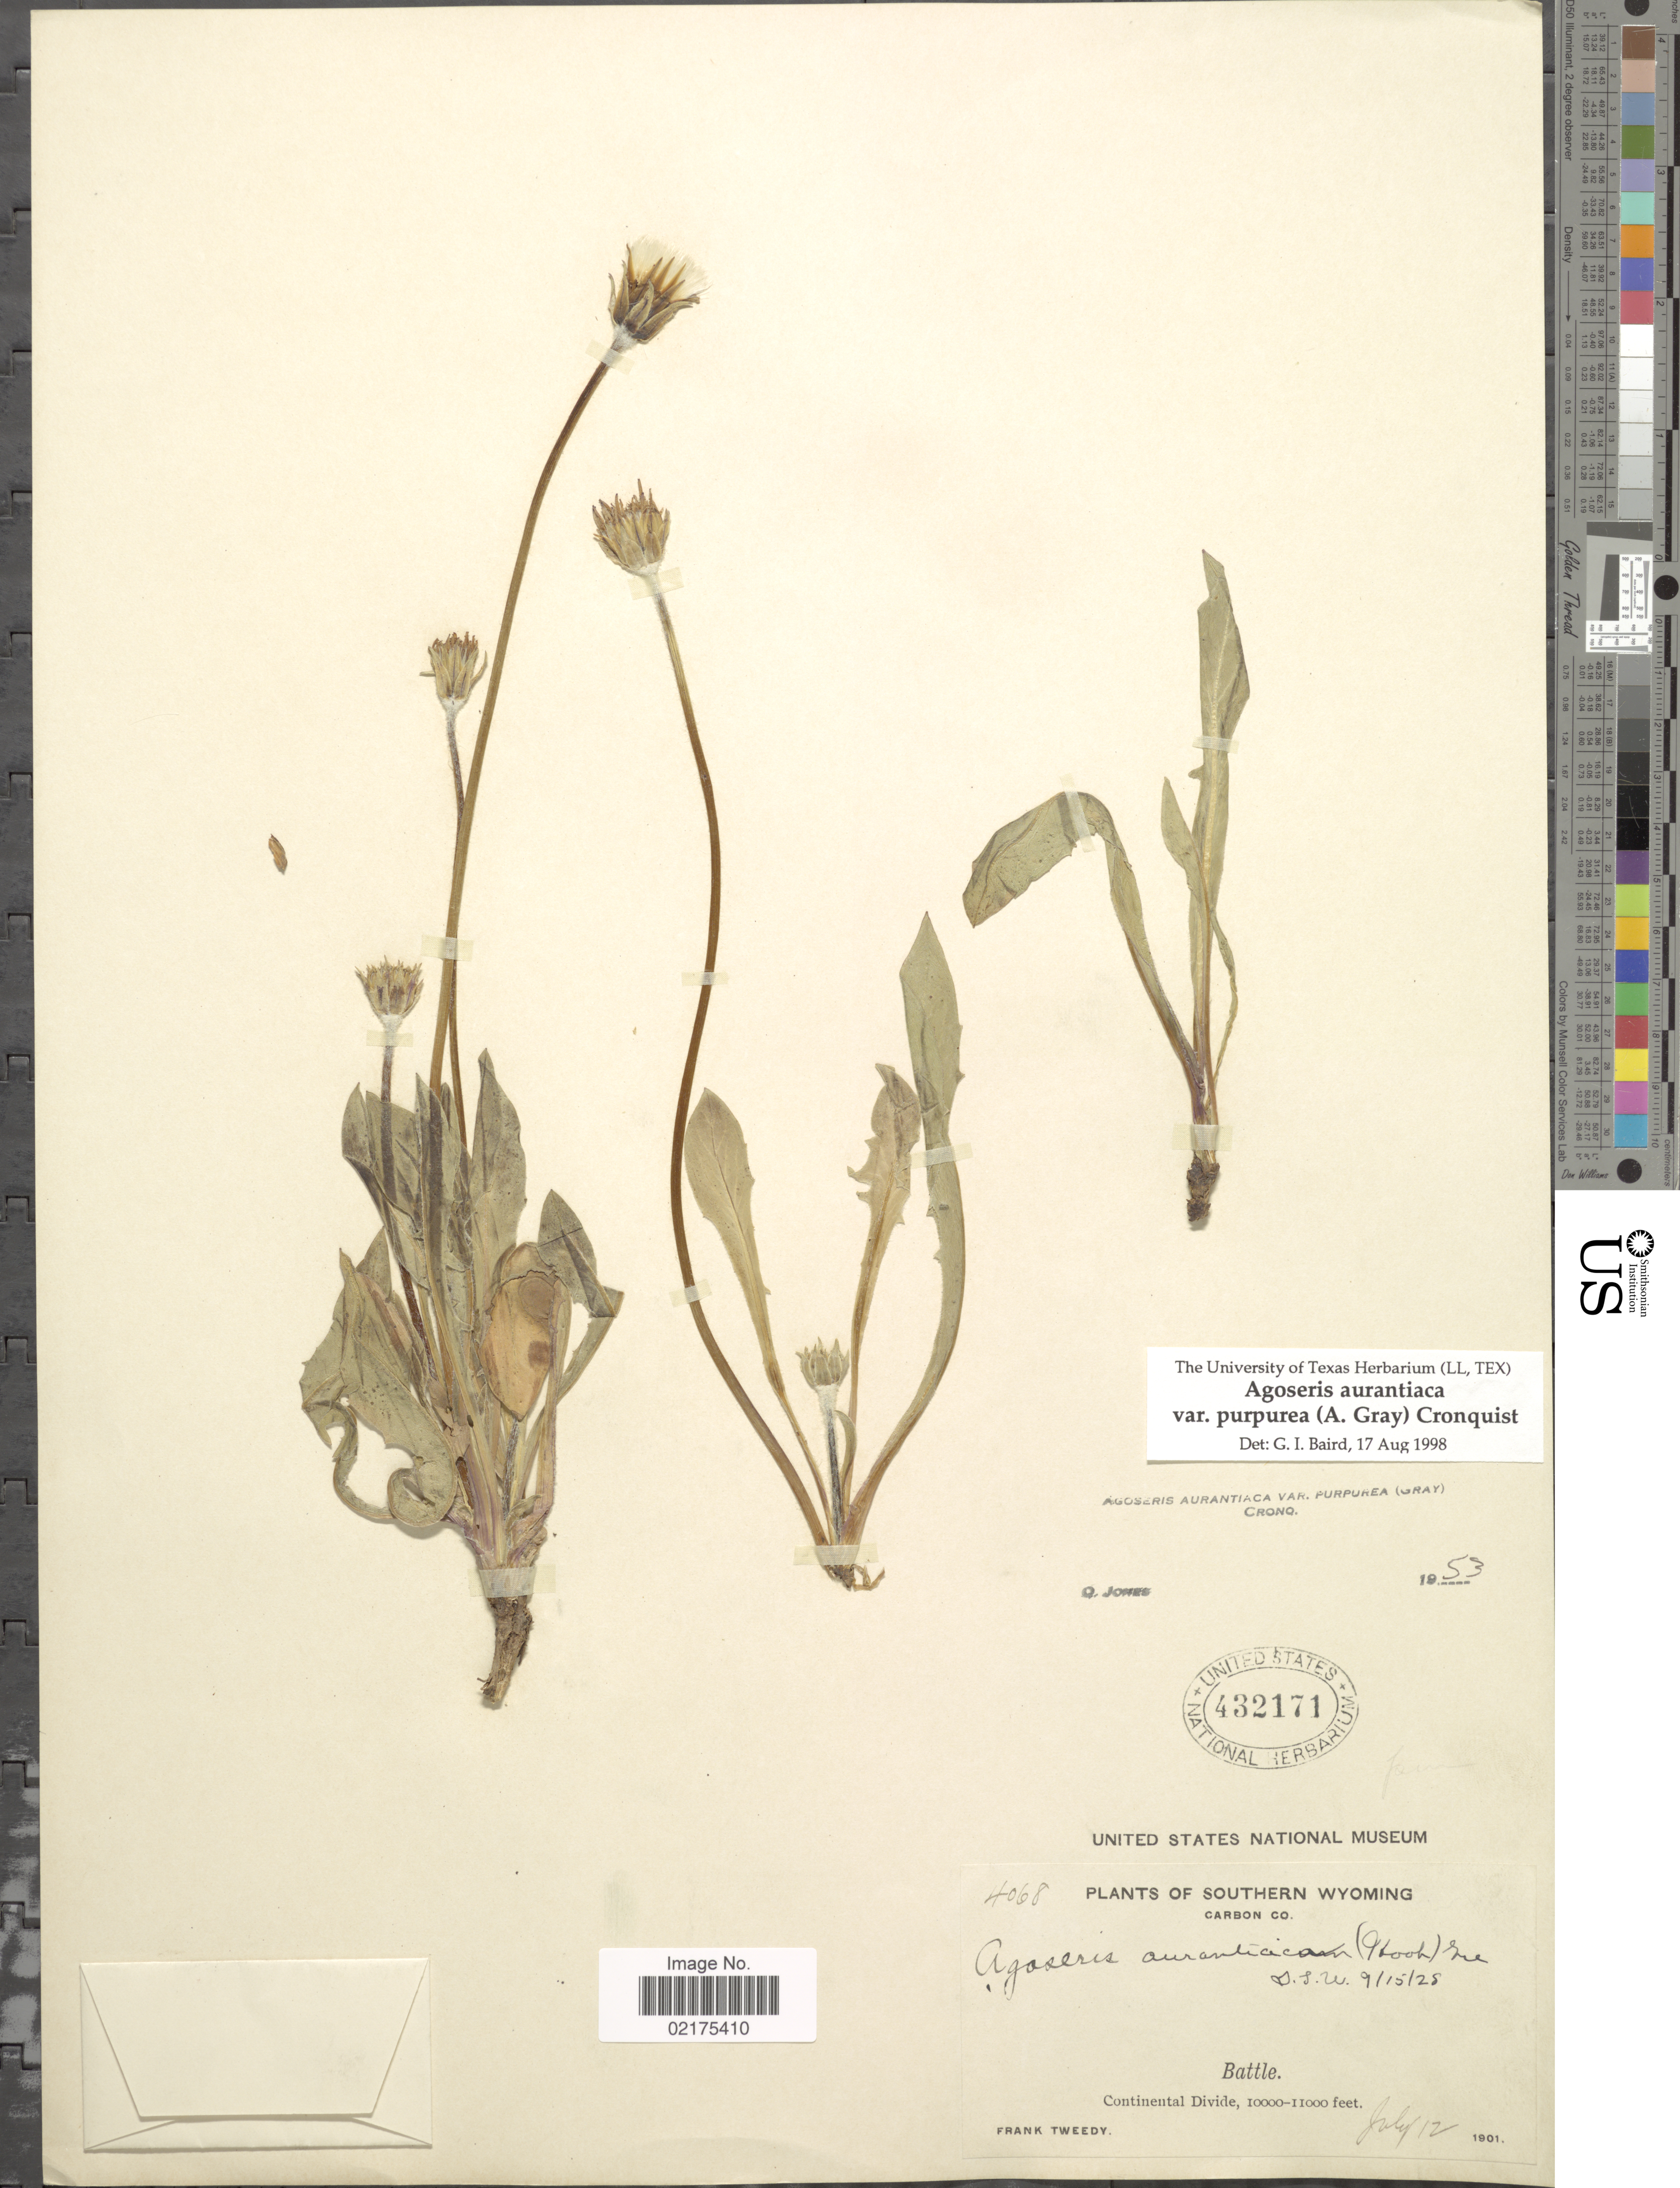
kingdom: Plantae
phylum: Tracheophyta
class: Magnoliopsida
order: Asterales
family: Asteraceae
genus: Agoseris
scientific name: Agoseris aurantiaca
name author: (Hook.) Greene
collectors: F. Tweedy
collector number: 4068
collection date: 1901-07-12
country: United States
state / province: Wyoming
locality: Southern Wyoming, Carbon Co., Battle, Continental Divide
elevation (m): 3048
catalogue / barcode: US 432171